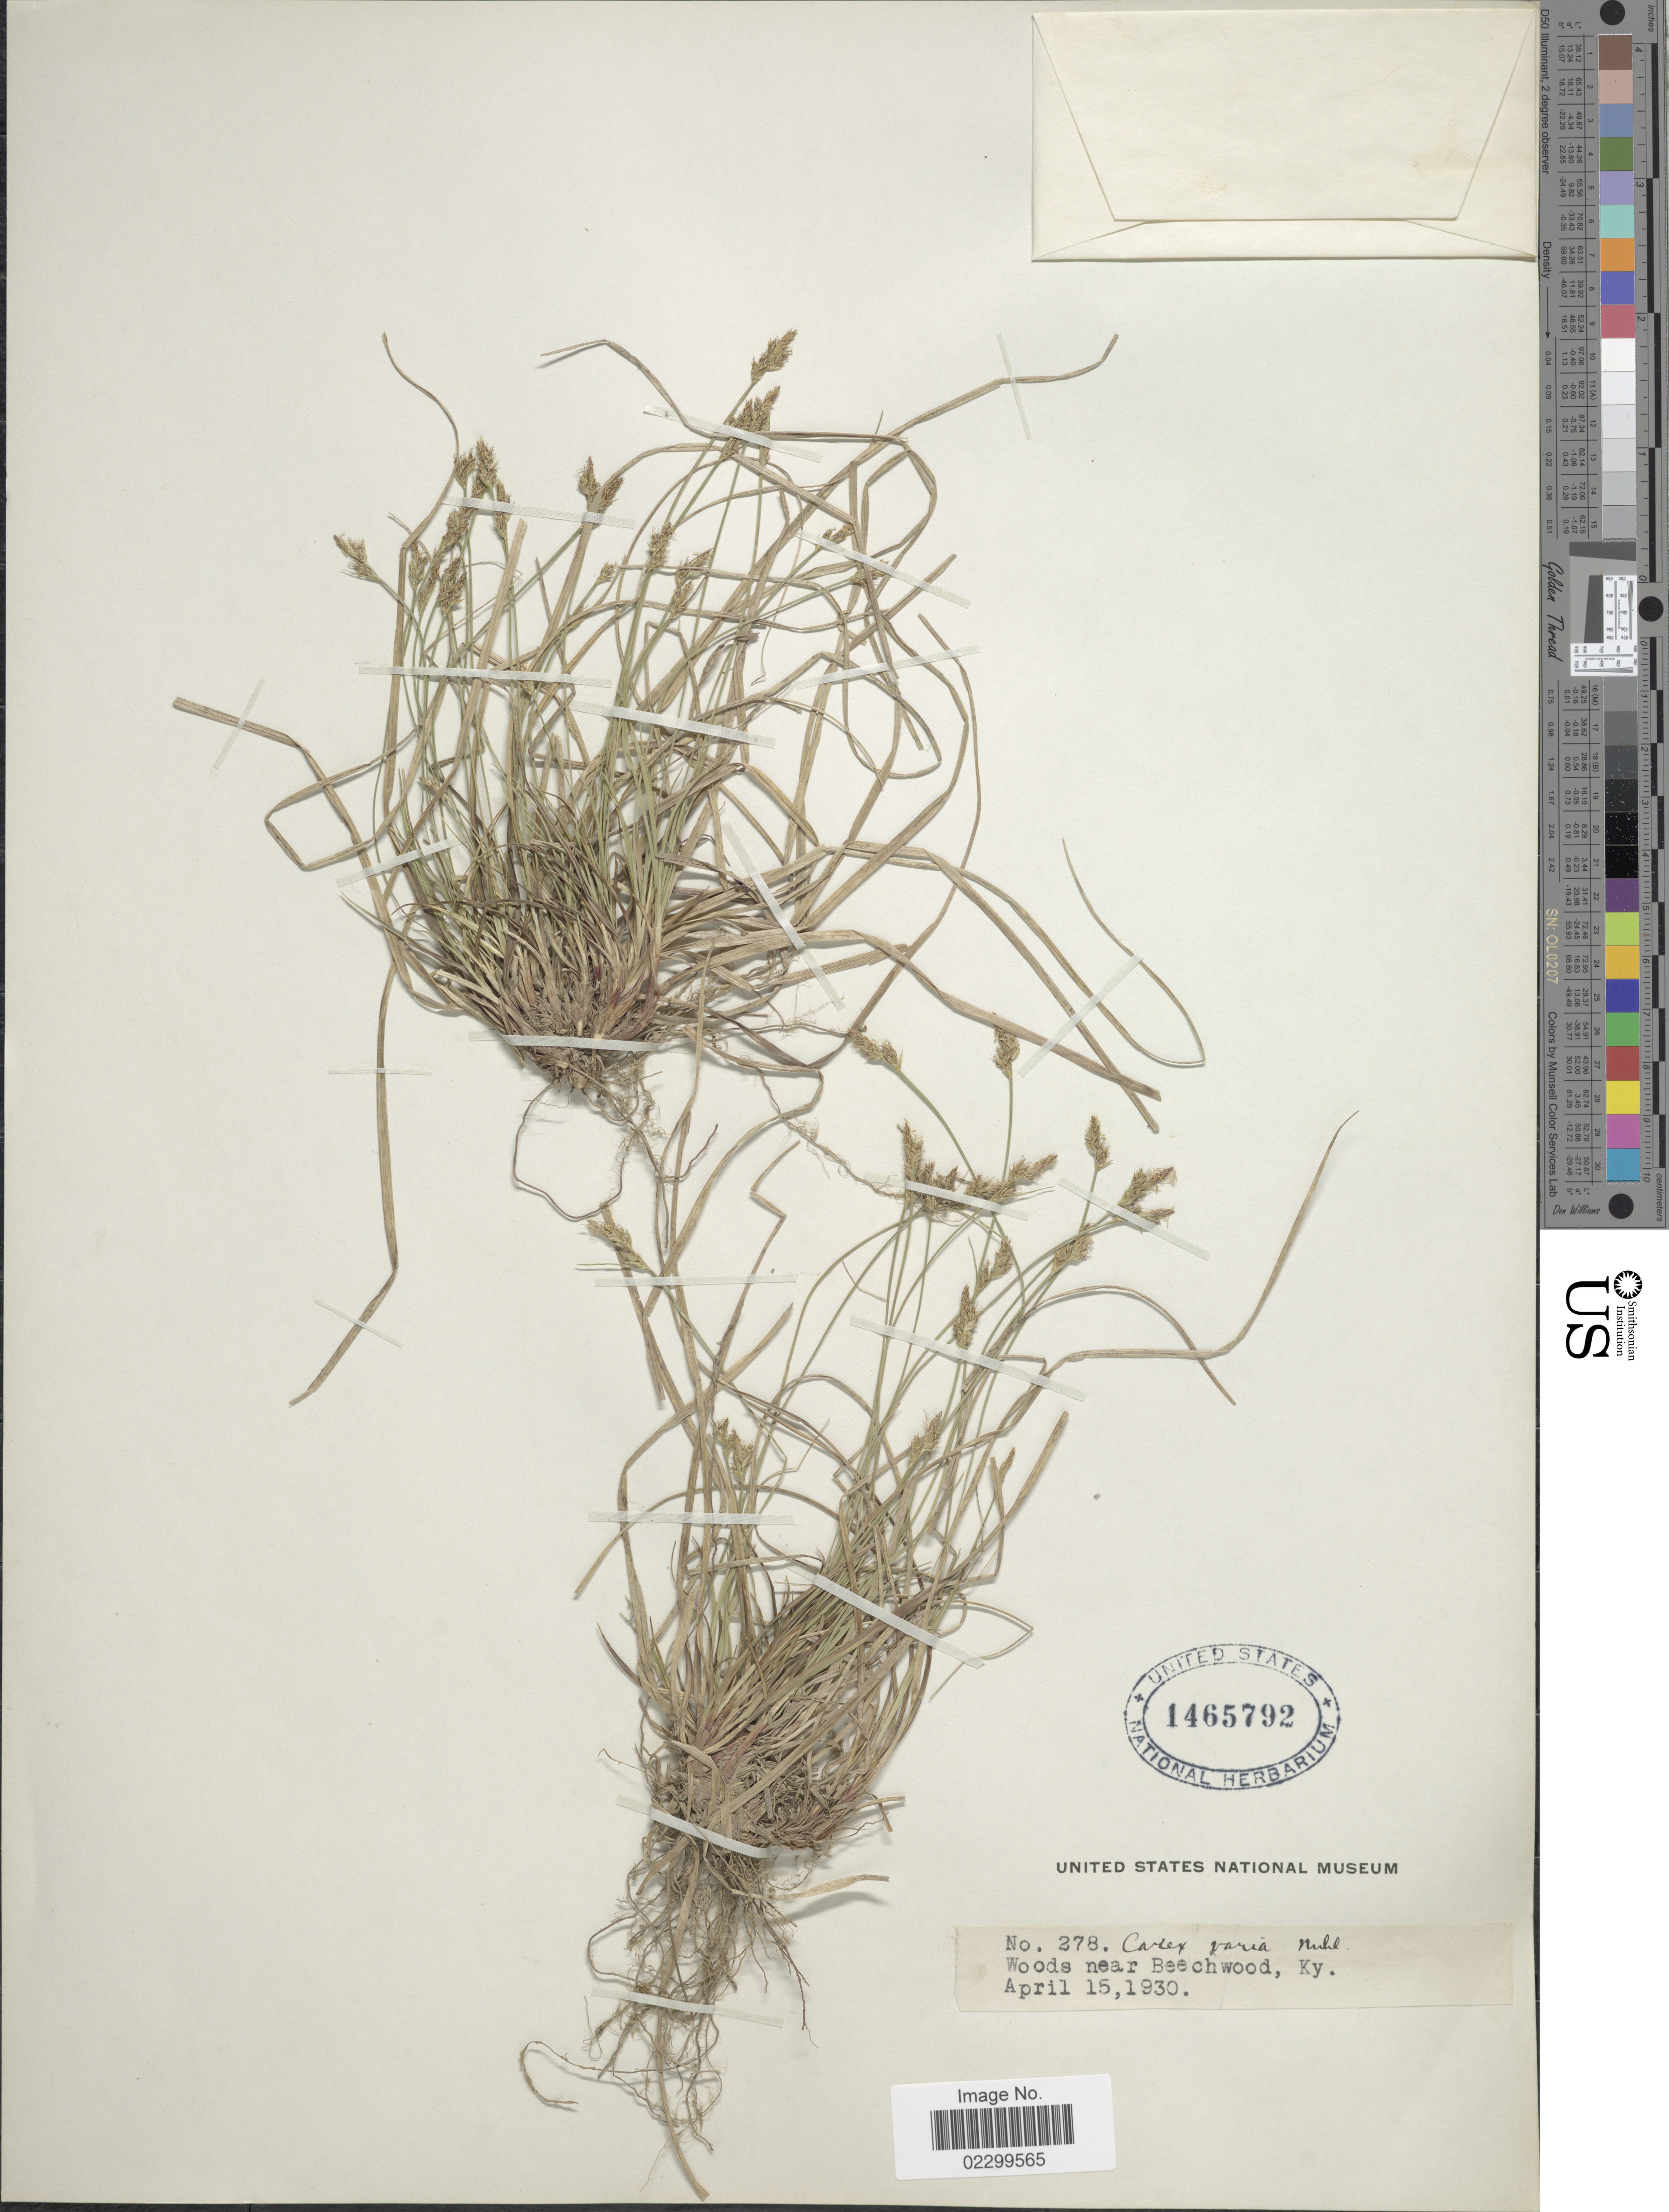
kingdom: Plantae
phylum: Tracheophyta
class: Liliopsida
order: Poales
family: Cyperaceae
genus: Carex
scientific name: Carex albicans var. albicans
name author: Willd. ex Spreng.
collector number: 278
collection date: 1930-04-15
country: United States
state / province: Kentucky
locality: Woods near Beechwood.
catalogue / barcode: US 1465792